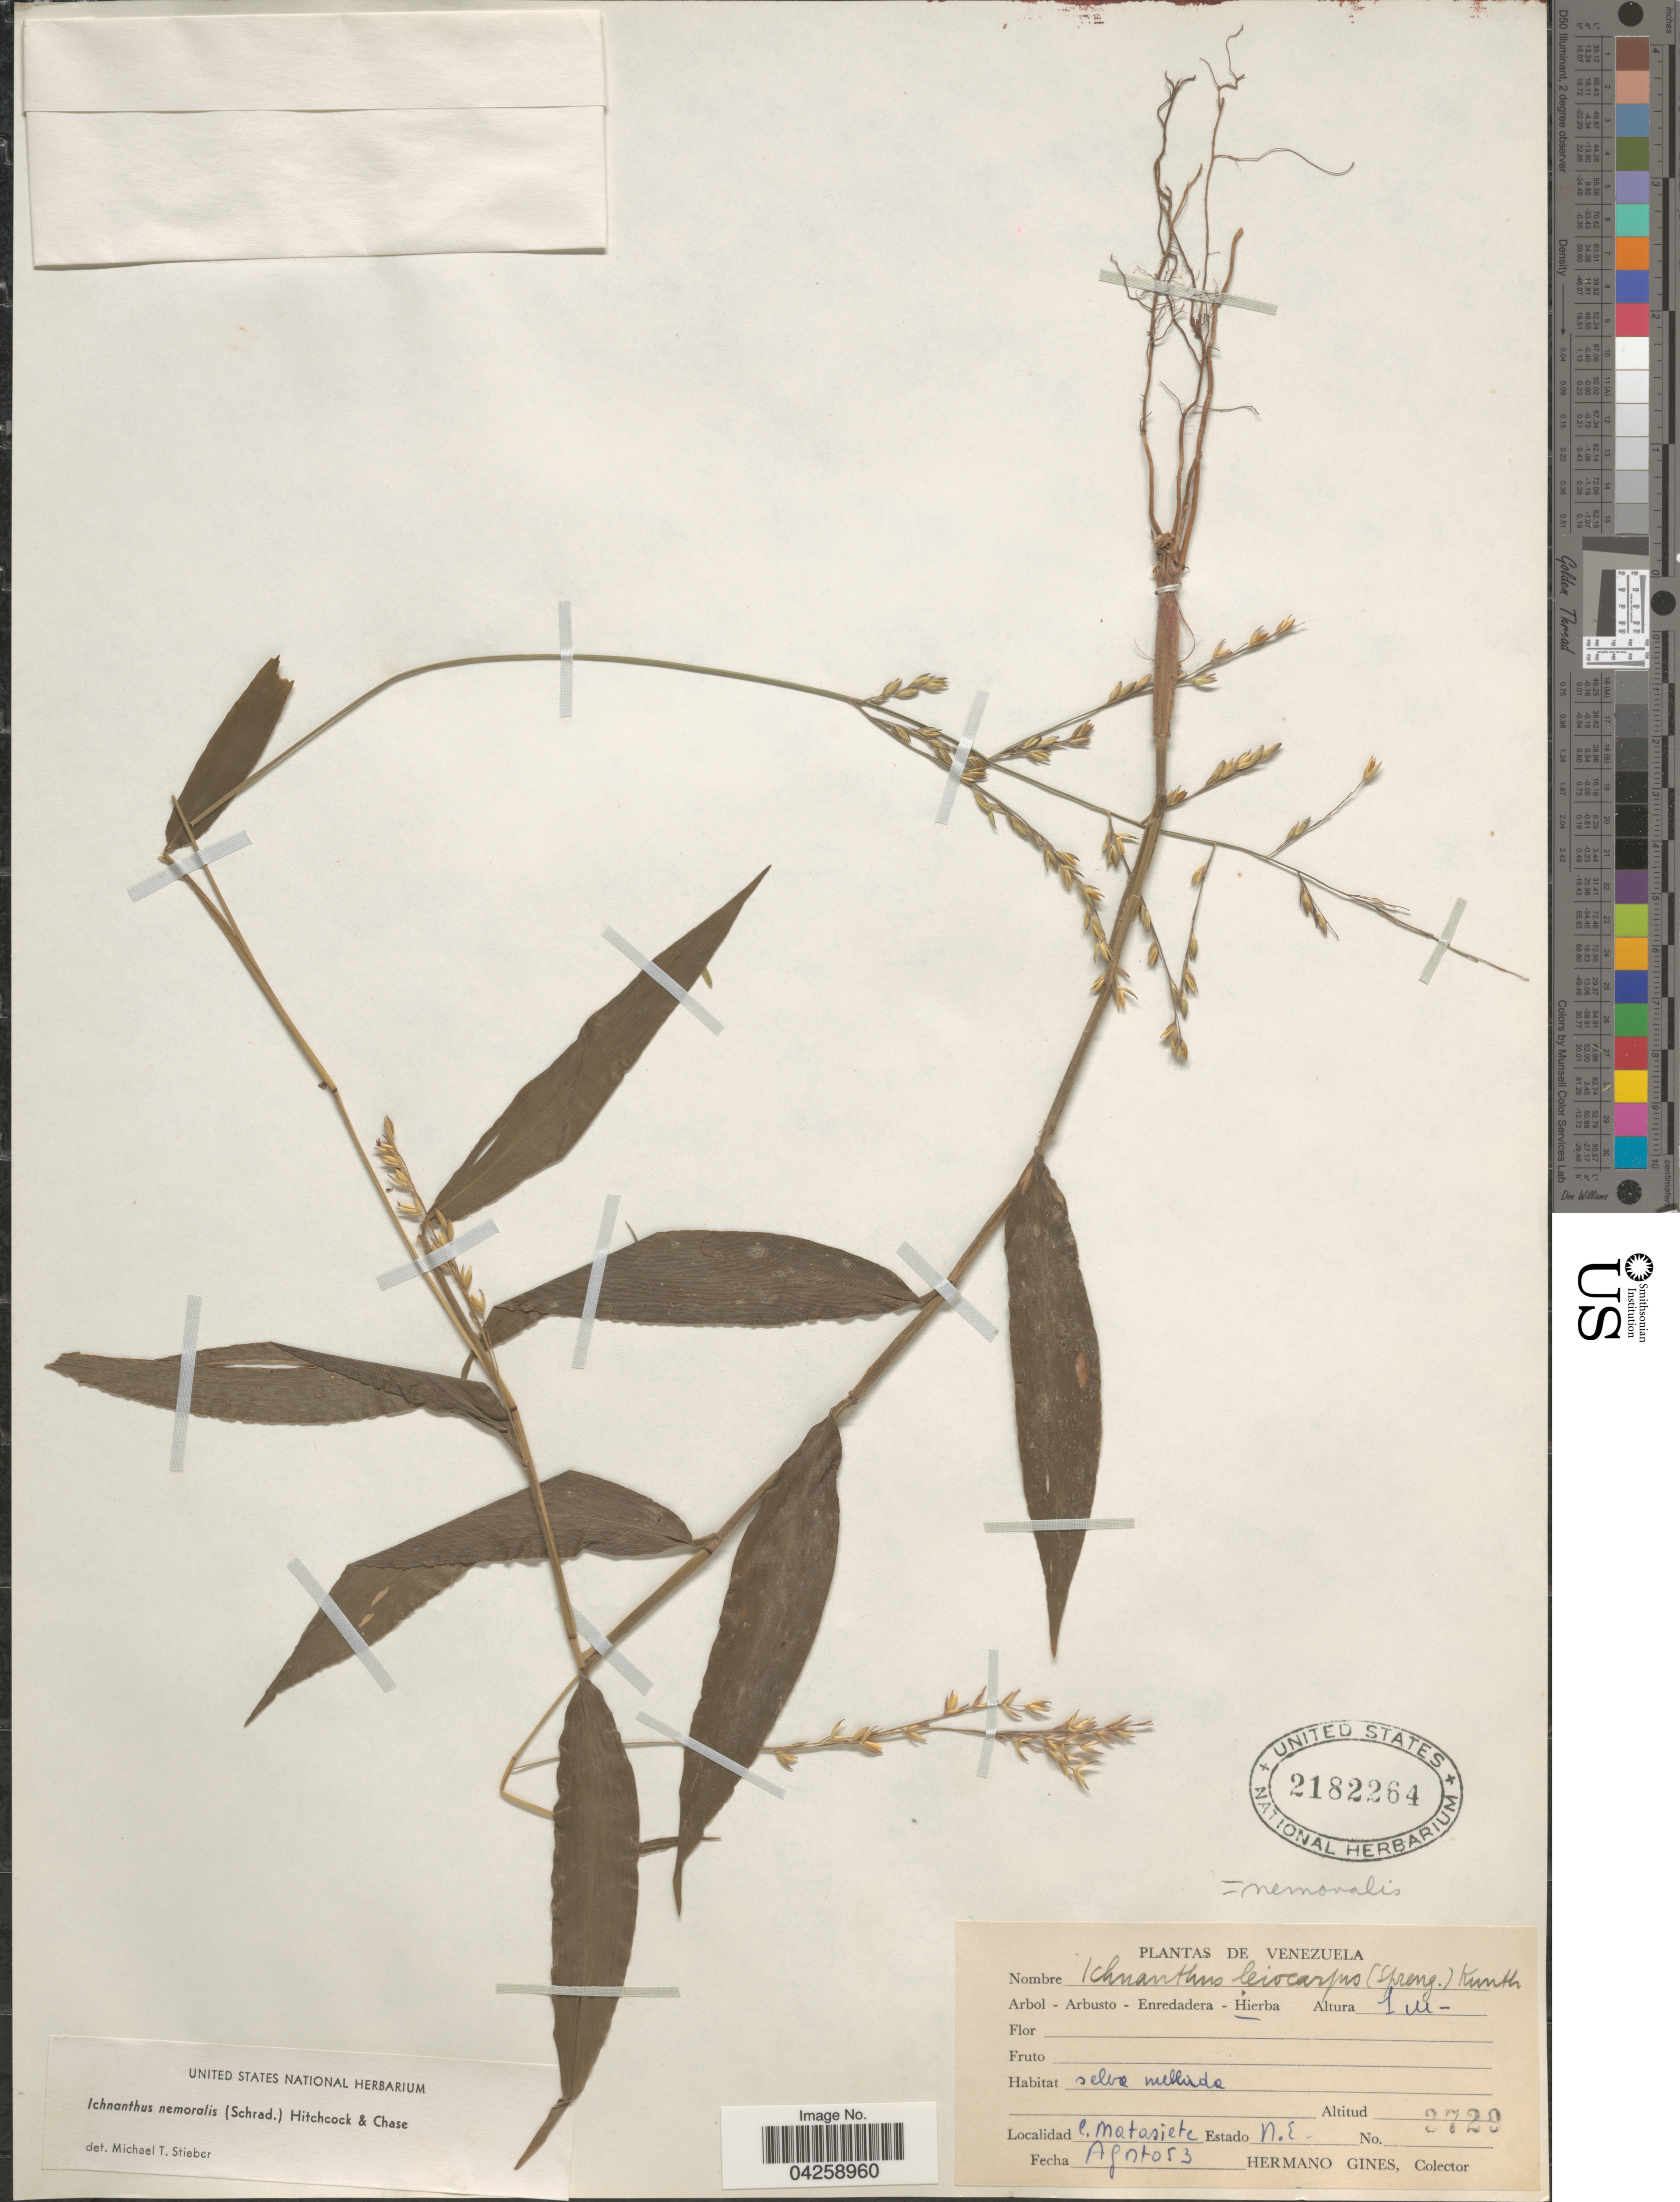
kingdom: Plantae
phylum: Tracheophyta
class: Liliopsida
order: Poales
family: Poaceae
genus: Ichnanthus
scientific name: Ichnanthus nemoralis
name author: (Schrad.) Hitchc. & Chase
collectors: Bro. Gines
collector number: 3729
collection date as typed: Transcribed d/m/y: /8/53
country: Venezuela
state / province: Nueva Esparta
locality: E. Matasiete.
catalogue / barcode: US 2182264